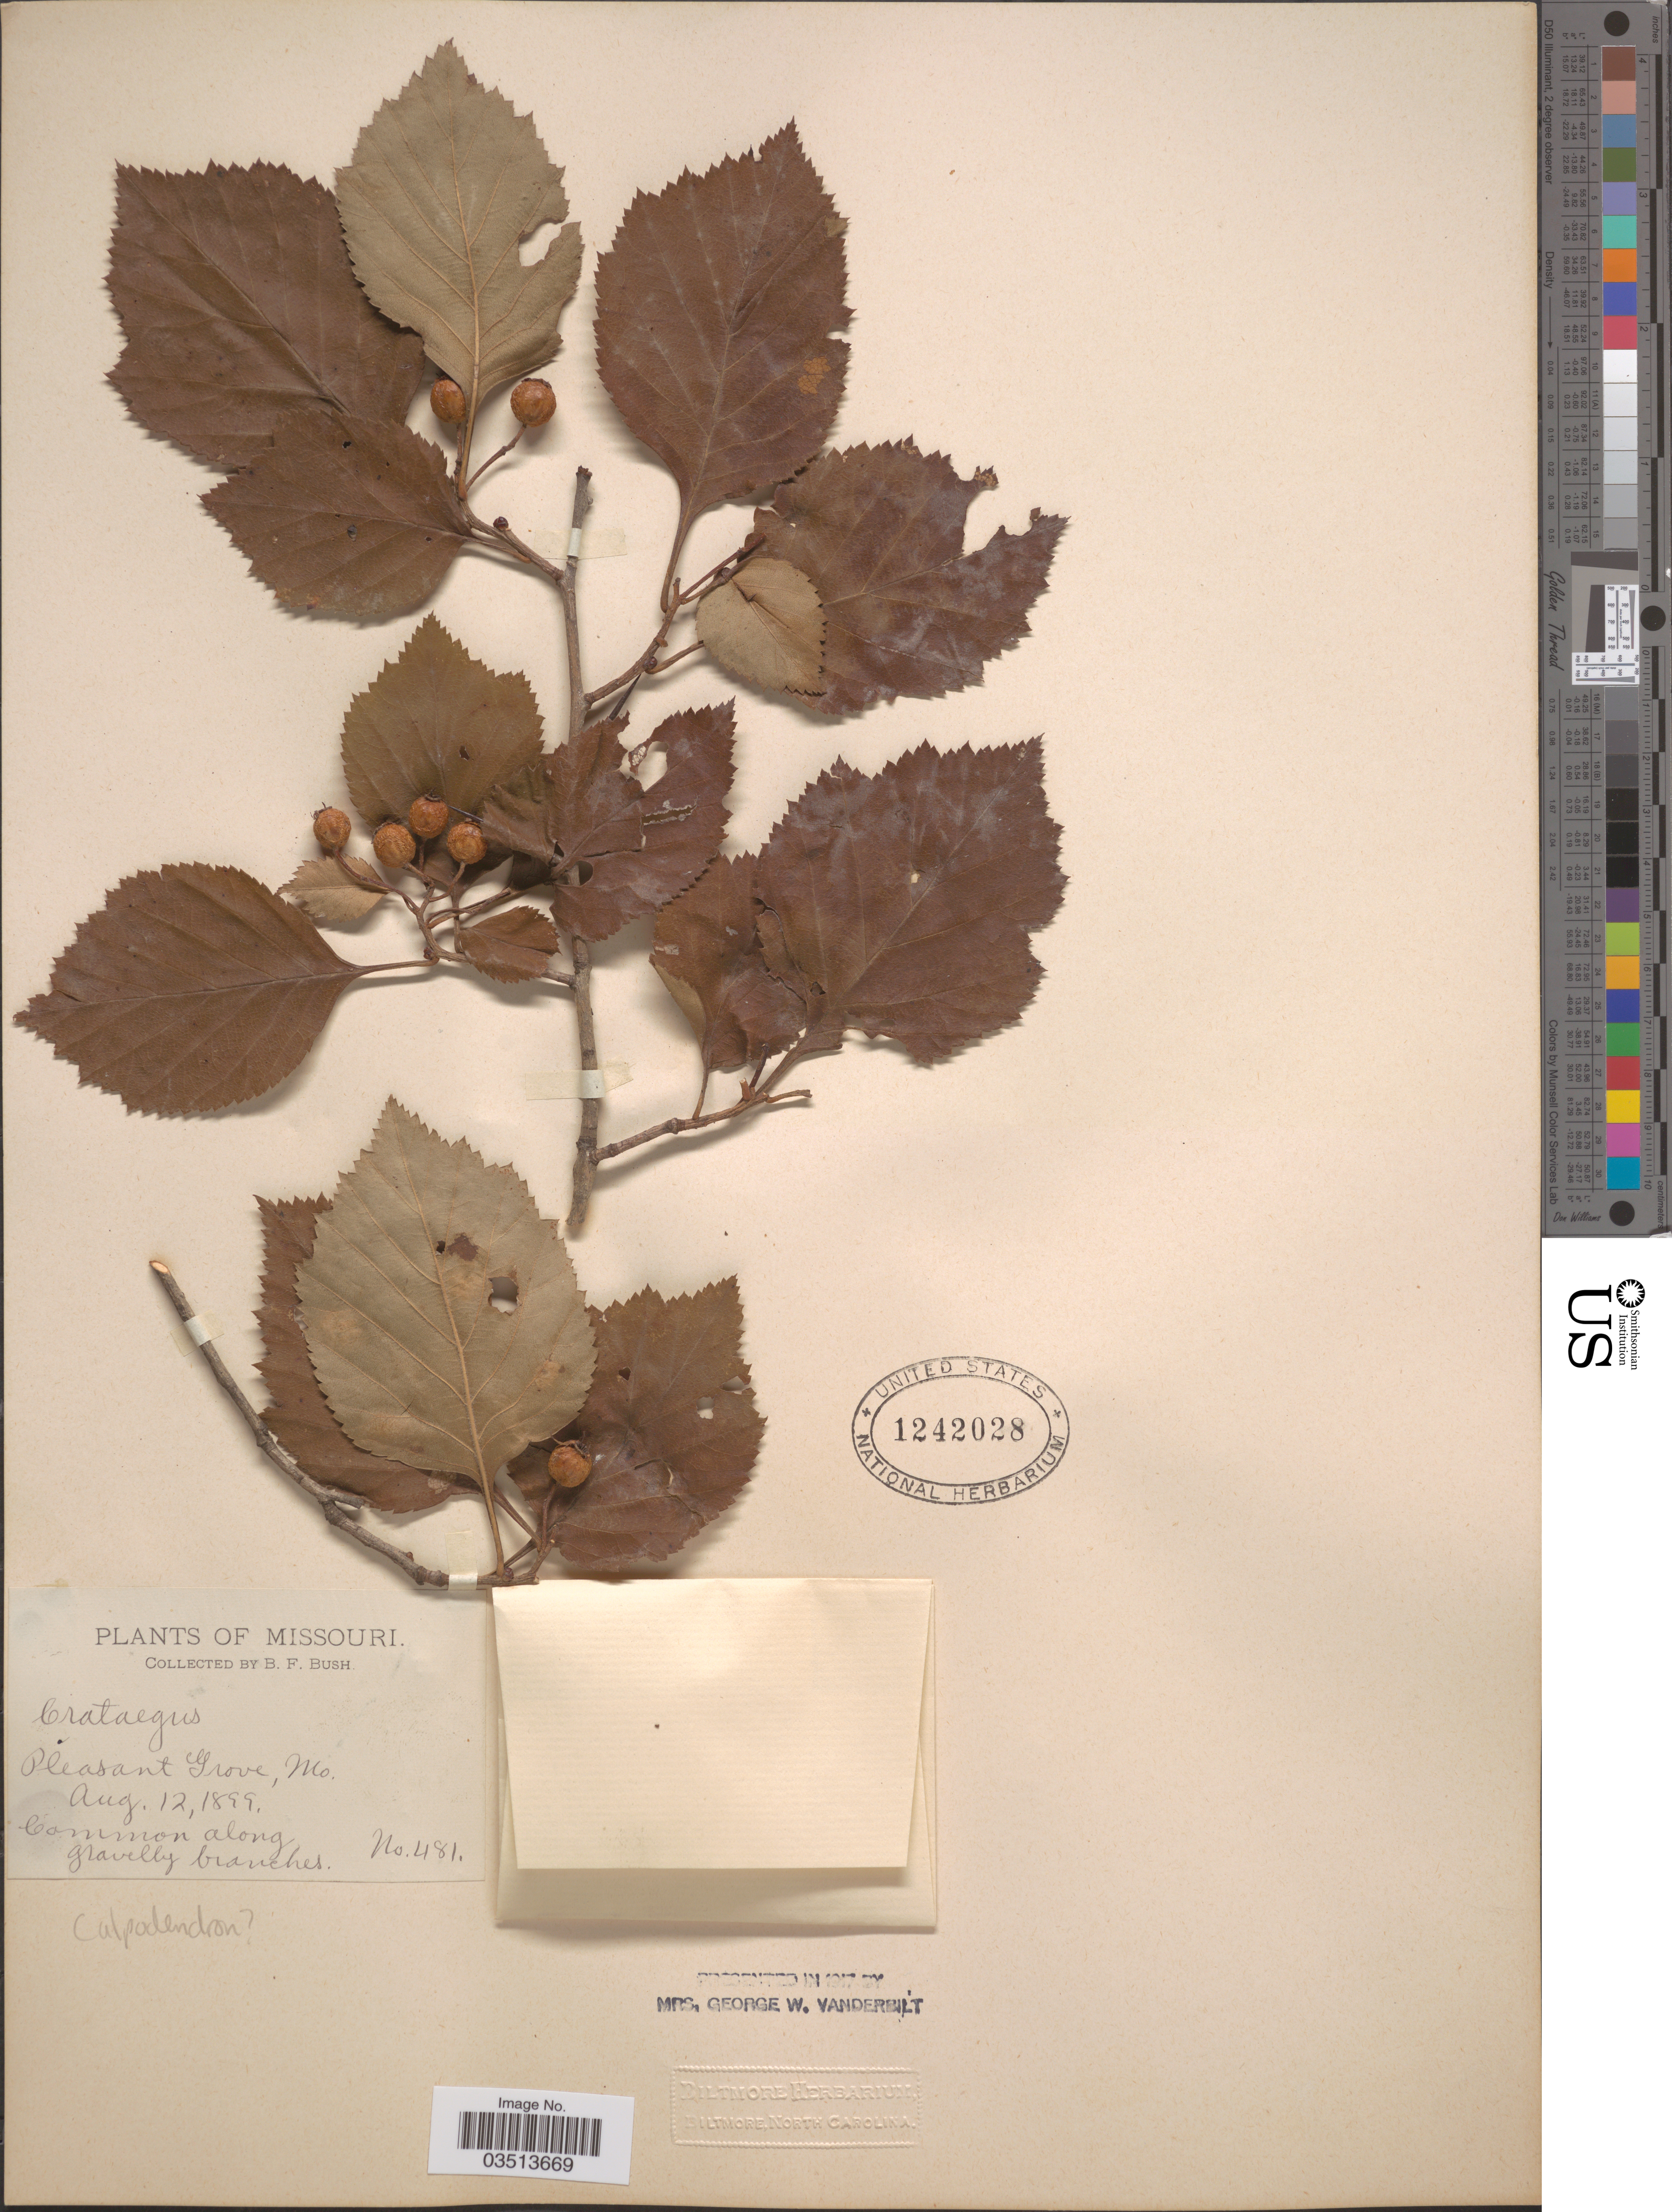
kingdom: Plantae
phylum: Tracheophyta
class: Magnoliopsida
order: Rosales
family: Rosaceae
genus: Crataegus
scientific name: Crataegus calpodendron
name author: (Ehrh.) Medik.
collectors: B. F. Bush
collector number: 481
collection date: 1899-08-12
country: United States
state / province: Missouri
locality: Pleasant Grove.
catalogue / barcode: US 1242028